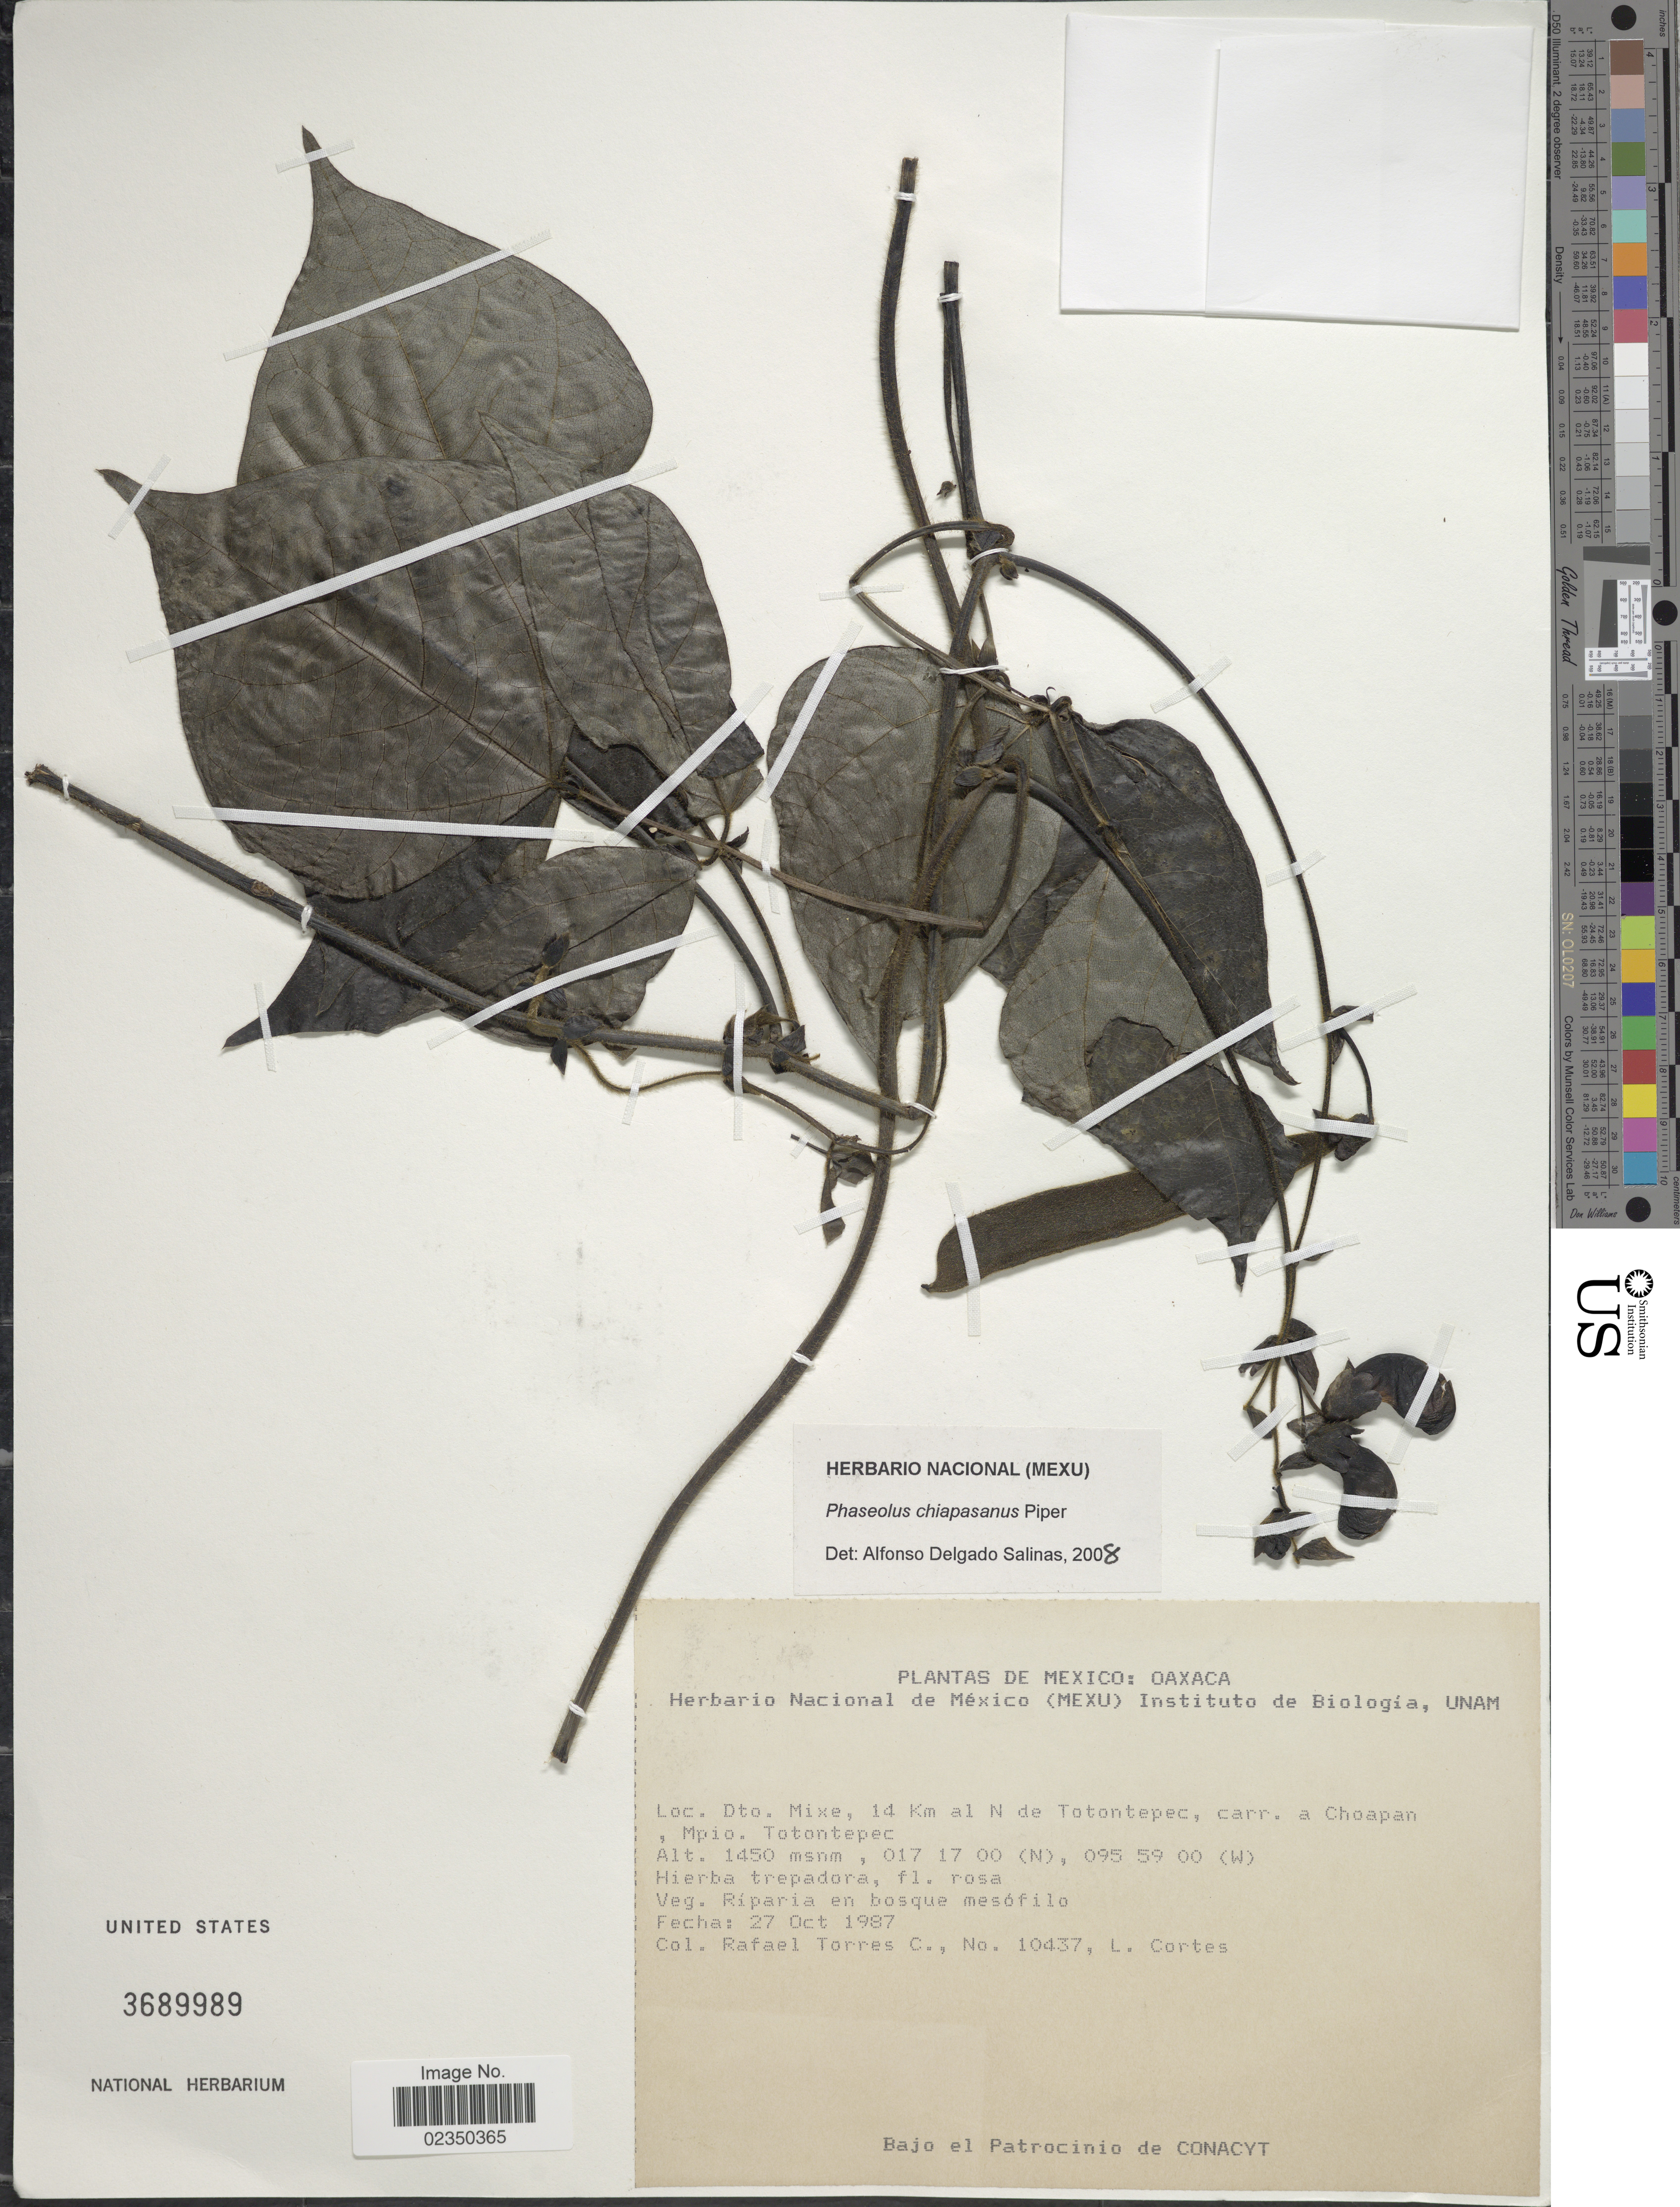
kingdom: Plantae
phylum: Tracheophyta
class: Magnoliopsida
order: Fabales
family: Fabaceae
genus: Phaseolus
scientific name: Phaseolus chiapasanus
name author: Piper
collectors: R. Torres C. & L. Cortes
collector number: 10437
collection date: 1987-10-27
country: Mexico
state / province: Oaxaca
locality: Dto. Mixe, 14 Km al N de Totontepec, carr. a Choapan, Mpio. Totontepec.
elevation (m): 1450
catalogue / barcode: US 3689989